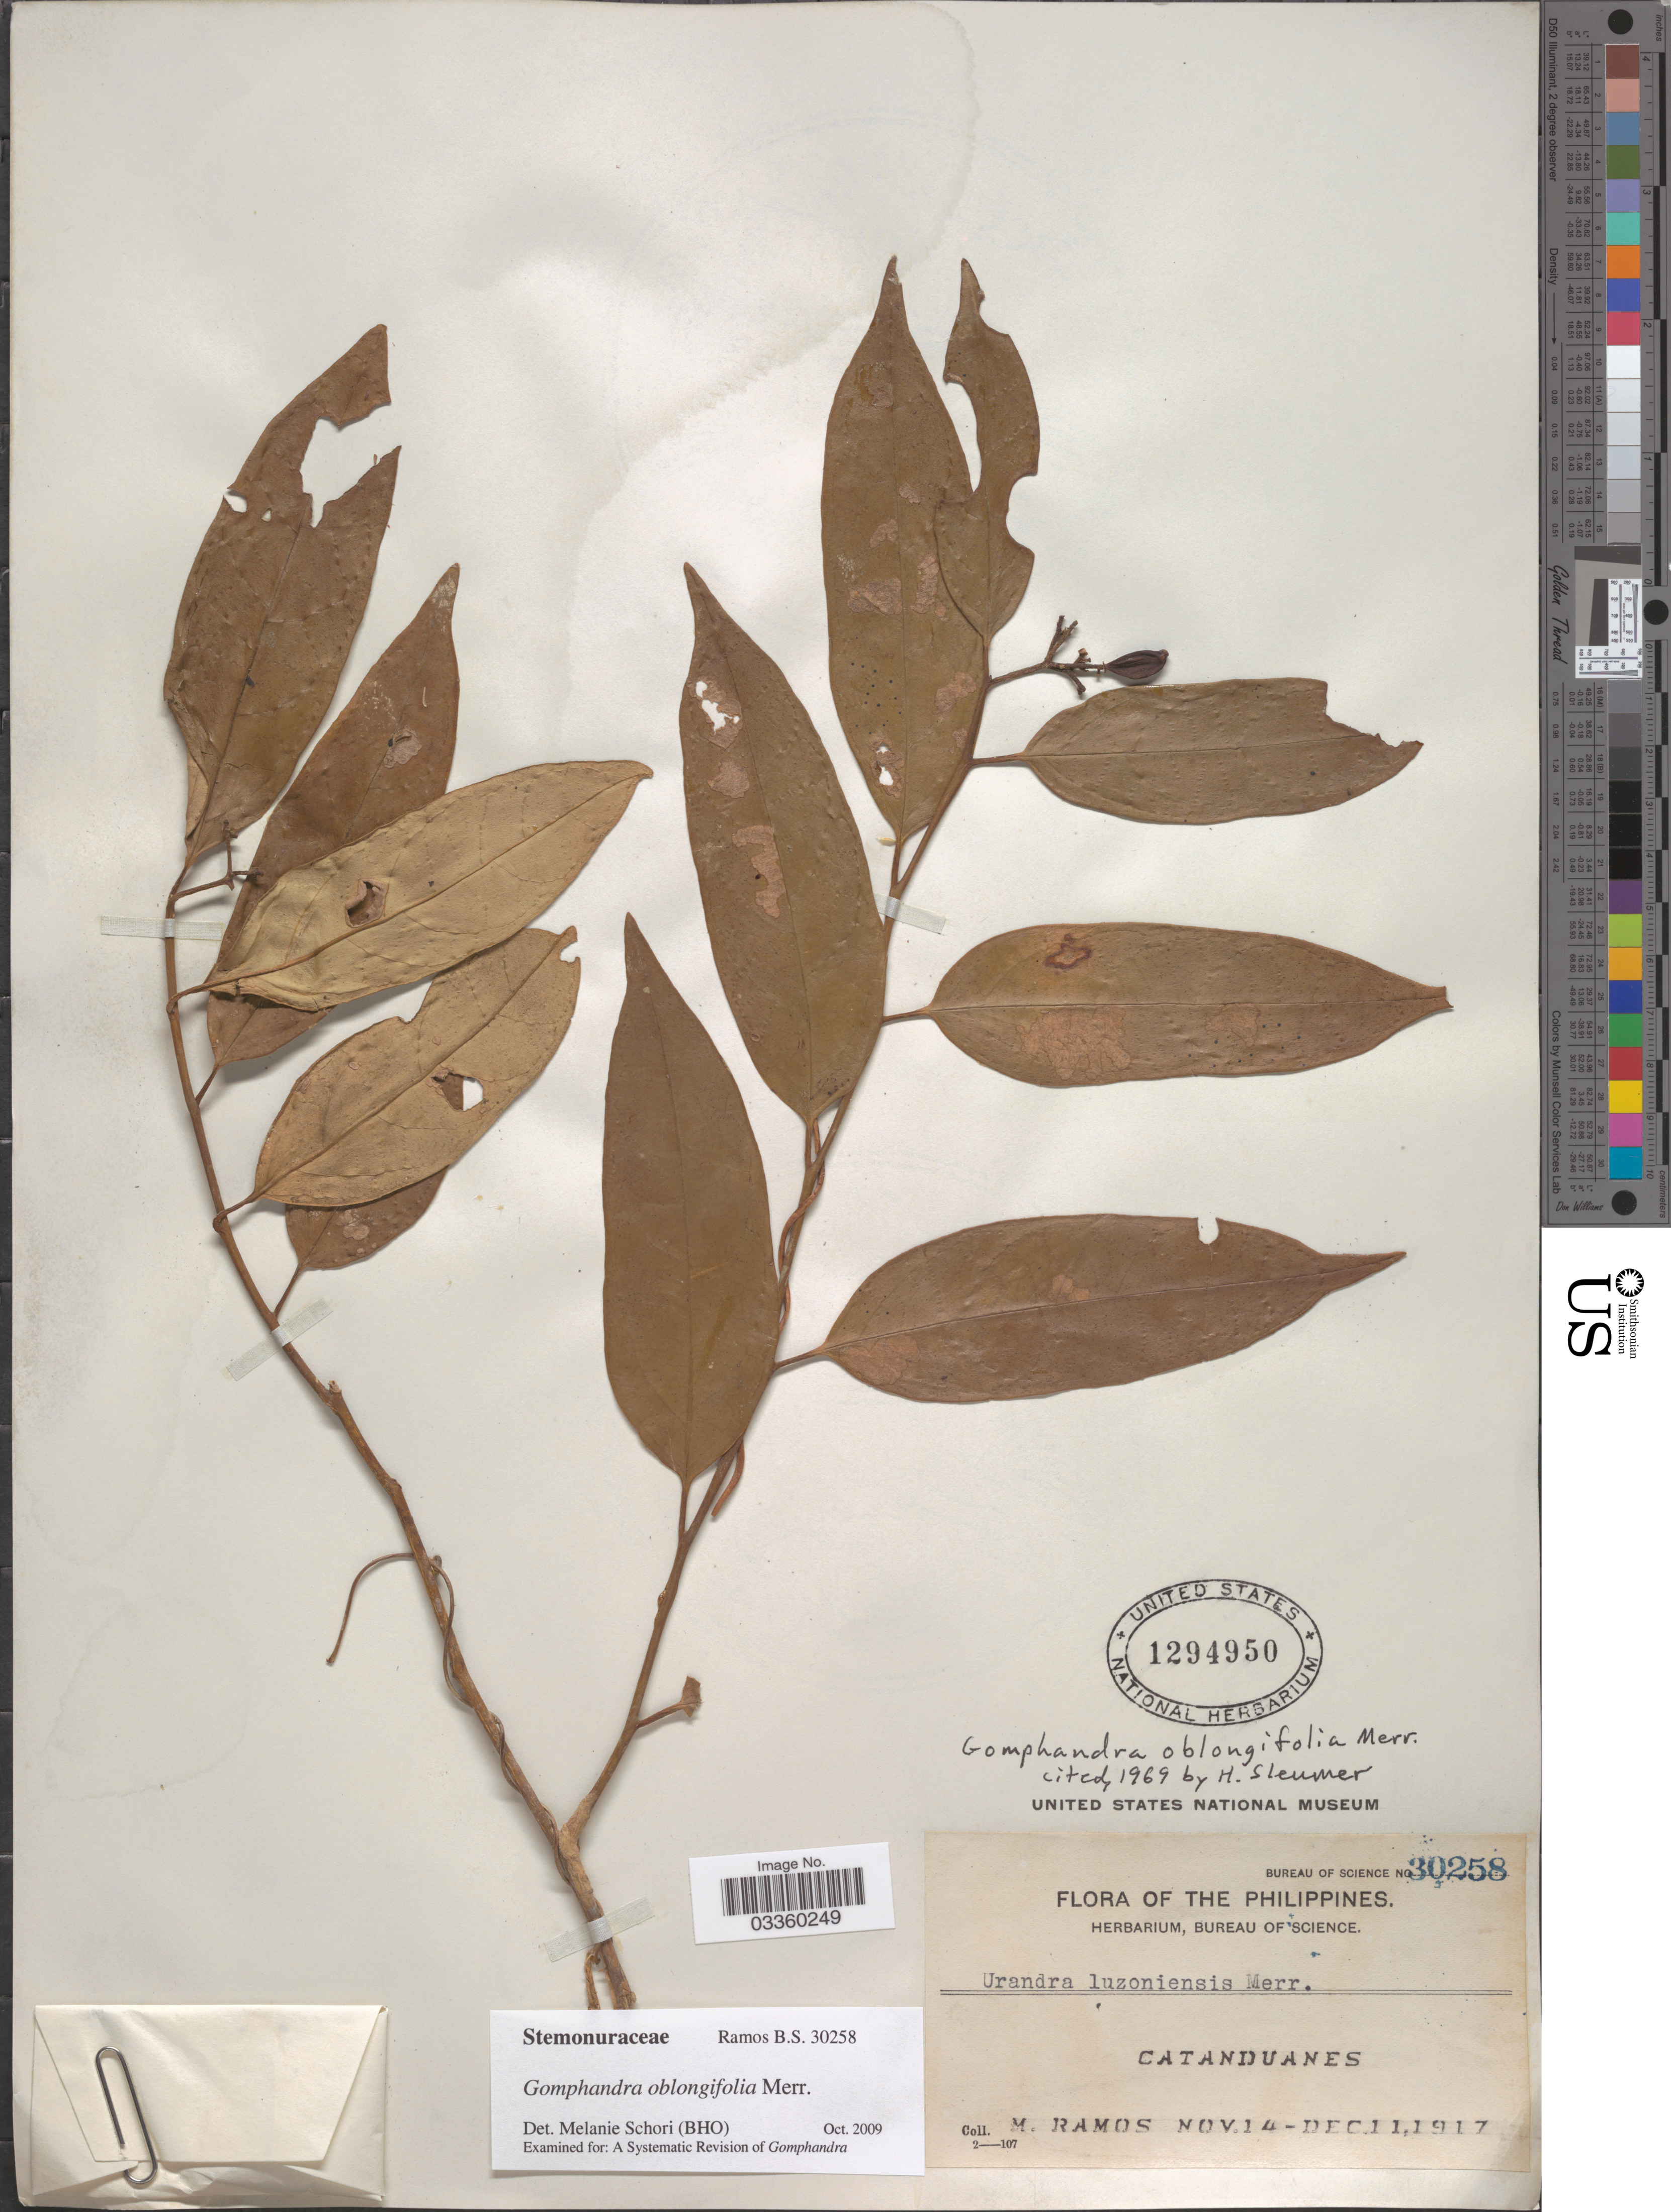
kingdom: Plantae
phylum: Tracheophyta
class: Magnoliopsida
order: Cardiopteridales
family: Stemonuraceae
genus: Gomphandra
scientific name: Gomphandra oblongifolia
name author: Merr.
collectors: M. Ramos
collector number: Bureau of Science 30258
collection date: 1917-11-14/1917-12-11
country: Philippines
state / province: Bicol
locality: Catanduanes.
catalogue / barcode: US 1294950